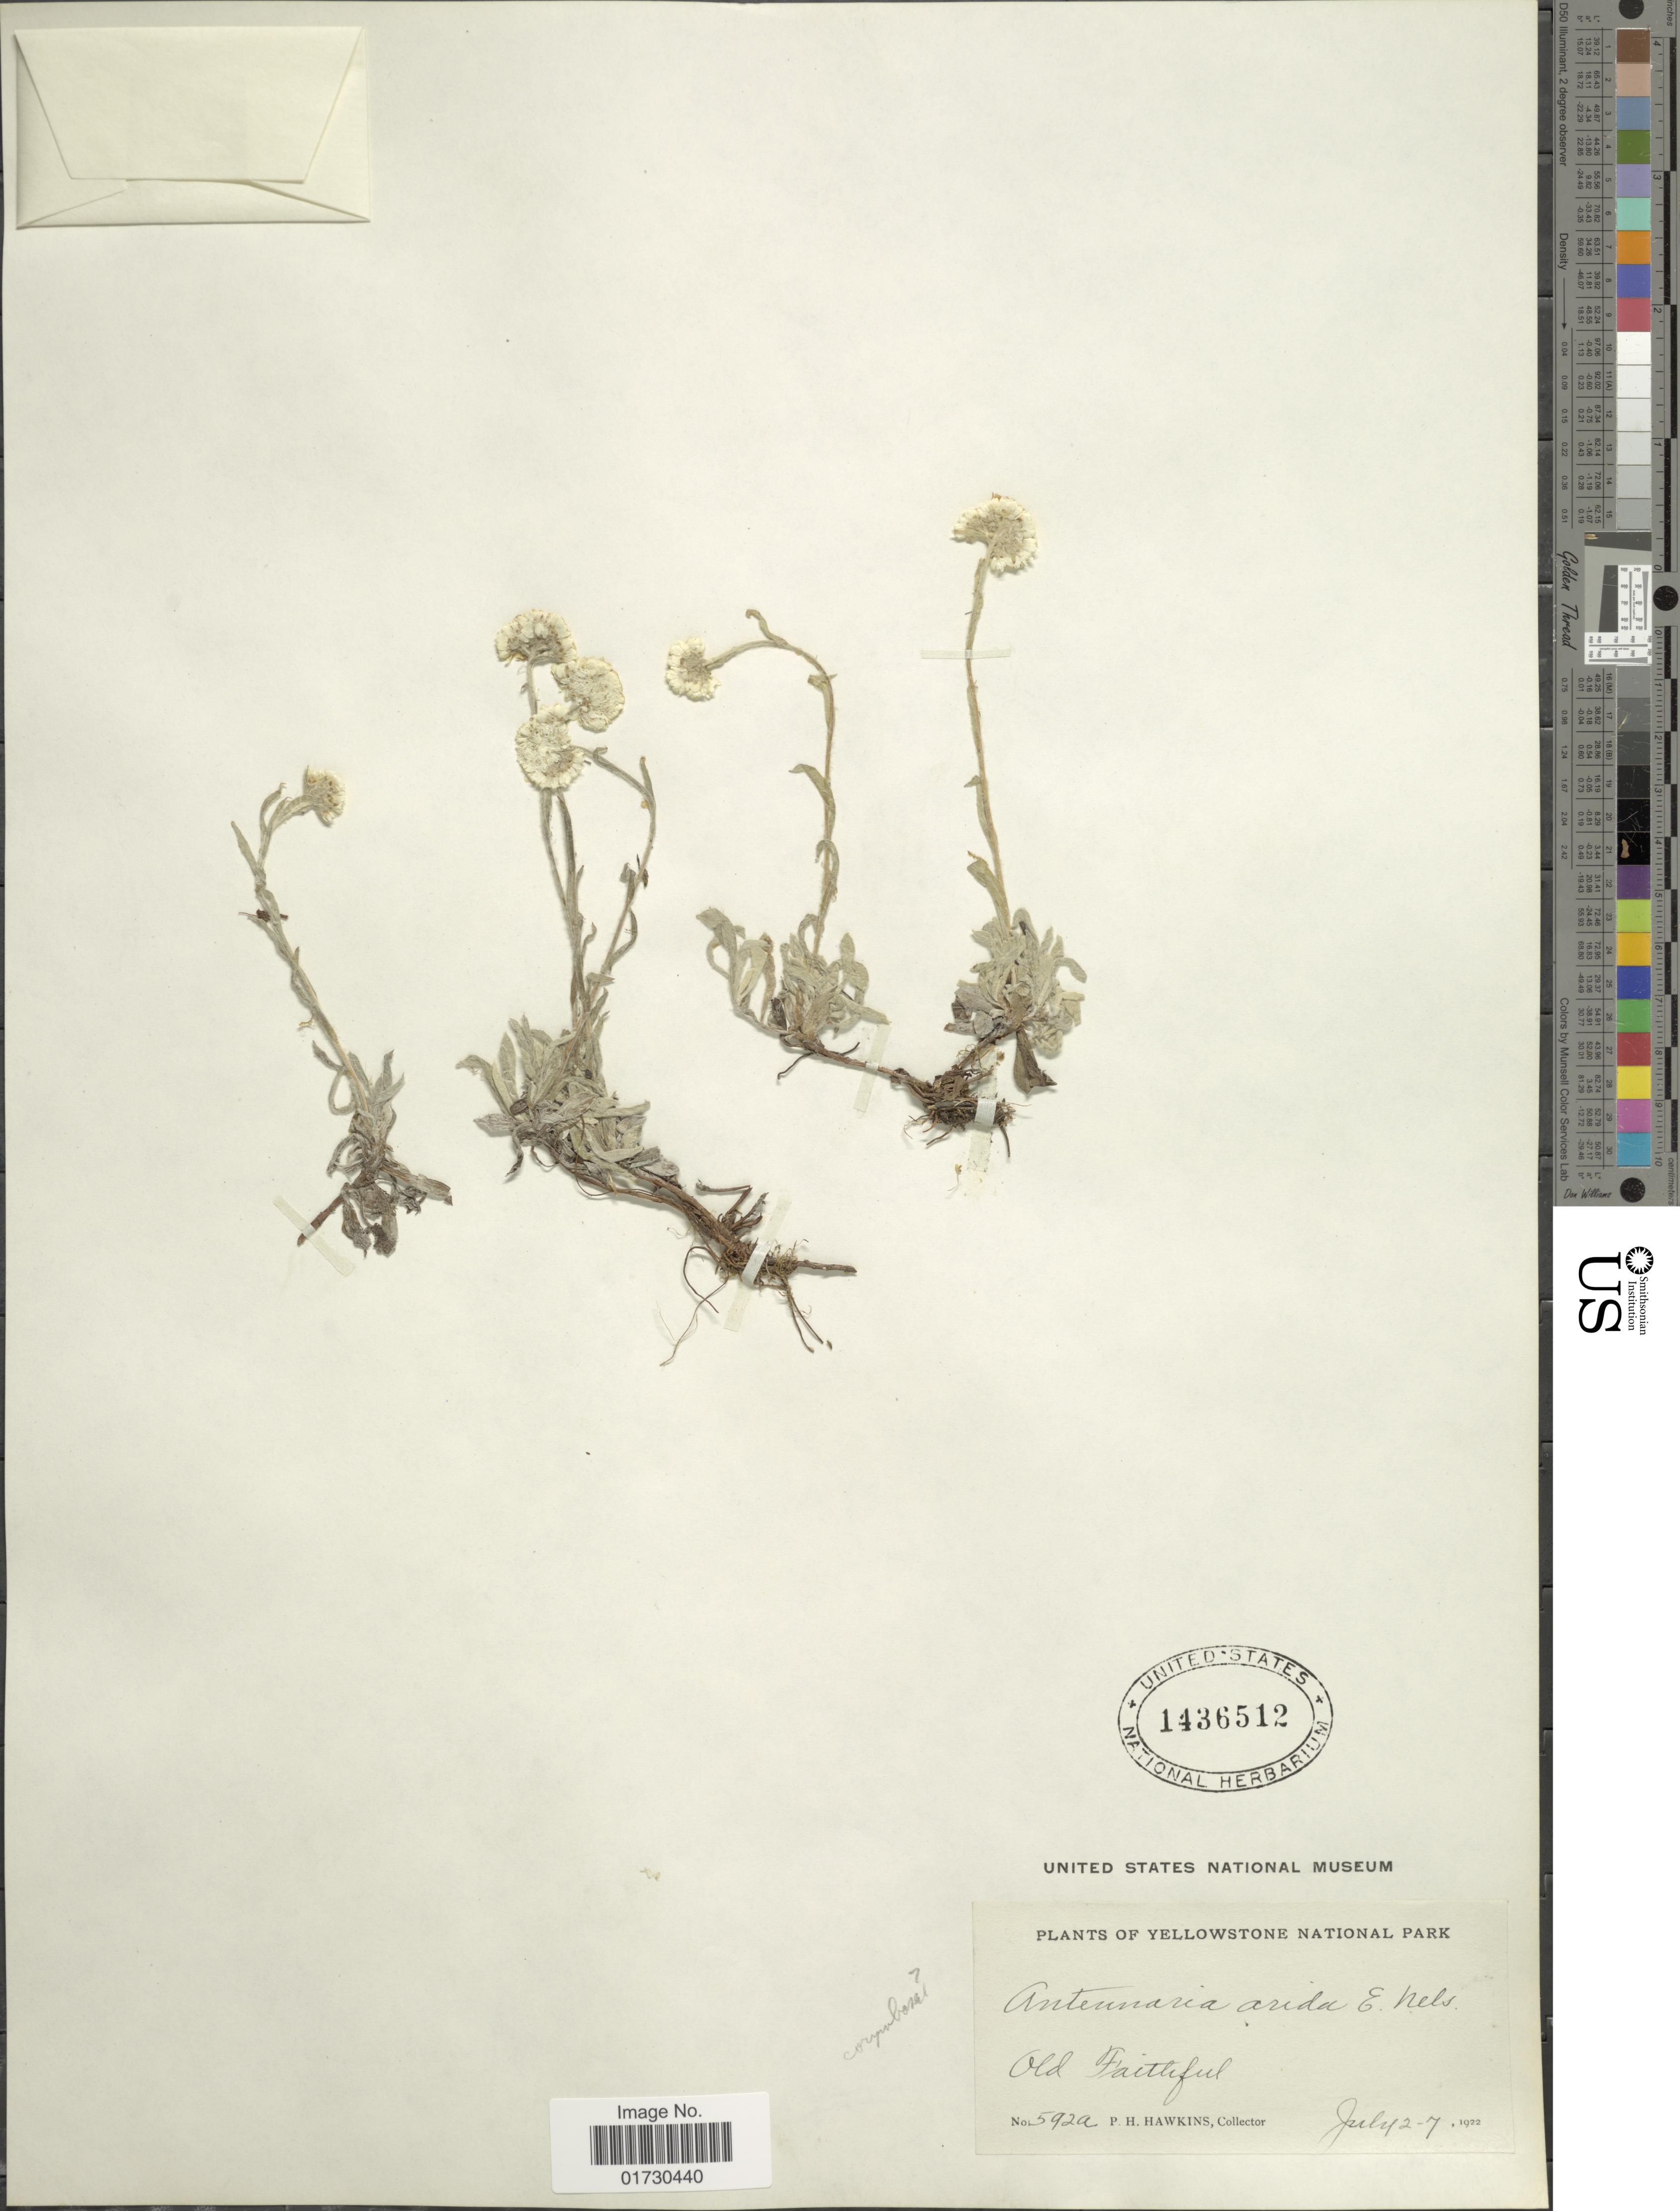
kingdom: Plantae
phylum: Tracheophyta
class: Magnoliopsida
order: Asterales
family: Asteraceae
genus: Antennaria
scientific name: Antennaria arida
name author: E.E. Nelson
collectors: P. Hawkins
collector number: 592a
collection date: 1922-07-02/1922-07-07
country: United States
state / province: Wyoming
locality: Yellowstone National Park, Old Faithful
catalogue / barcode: US 1436512